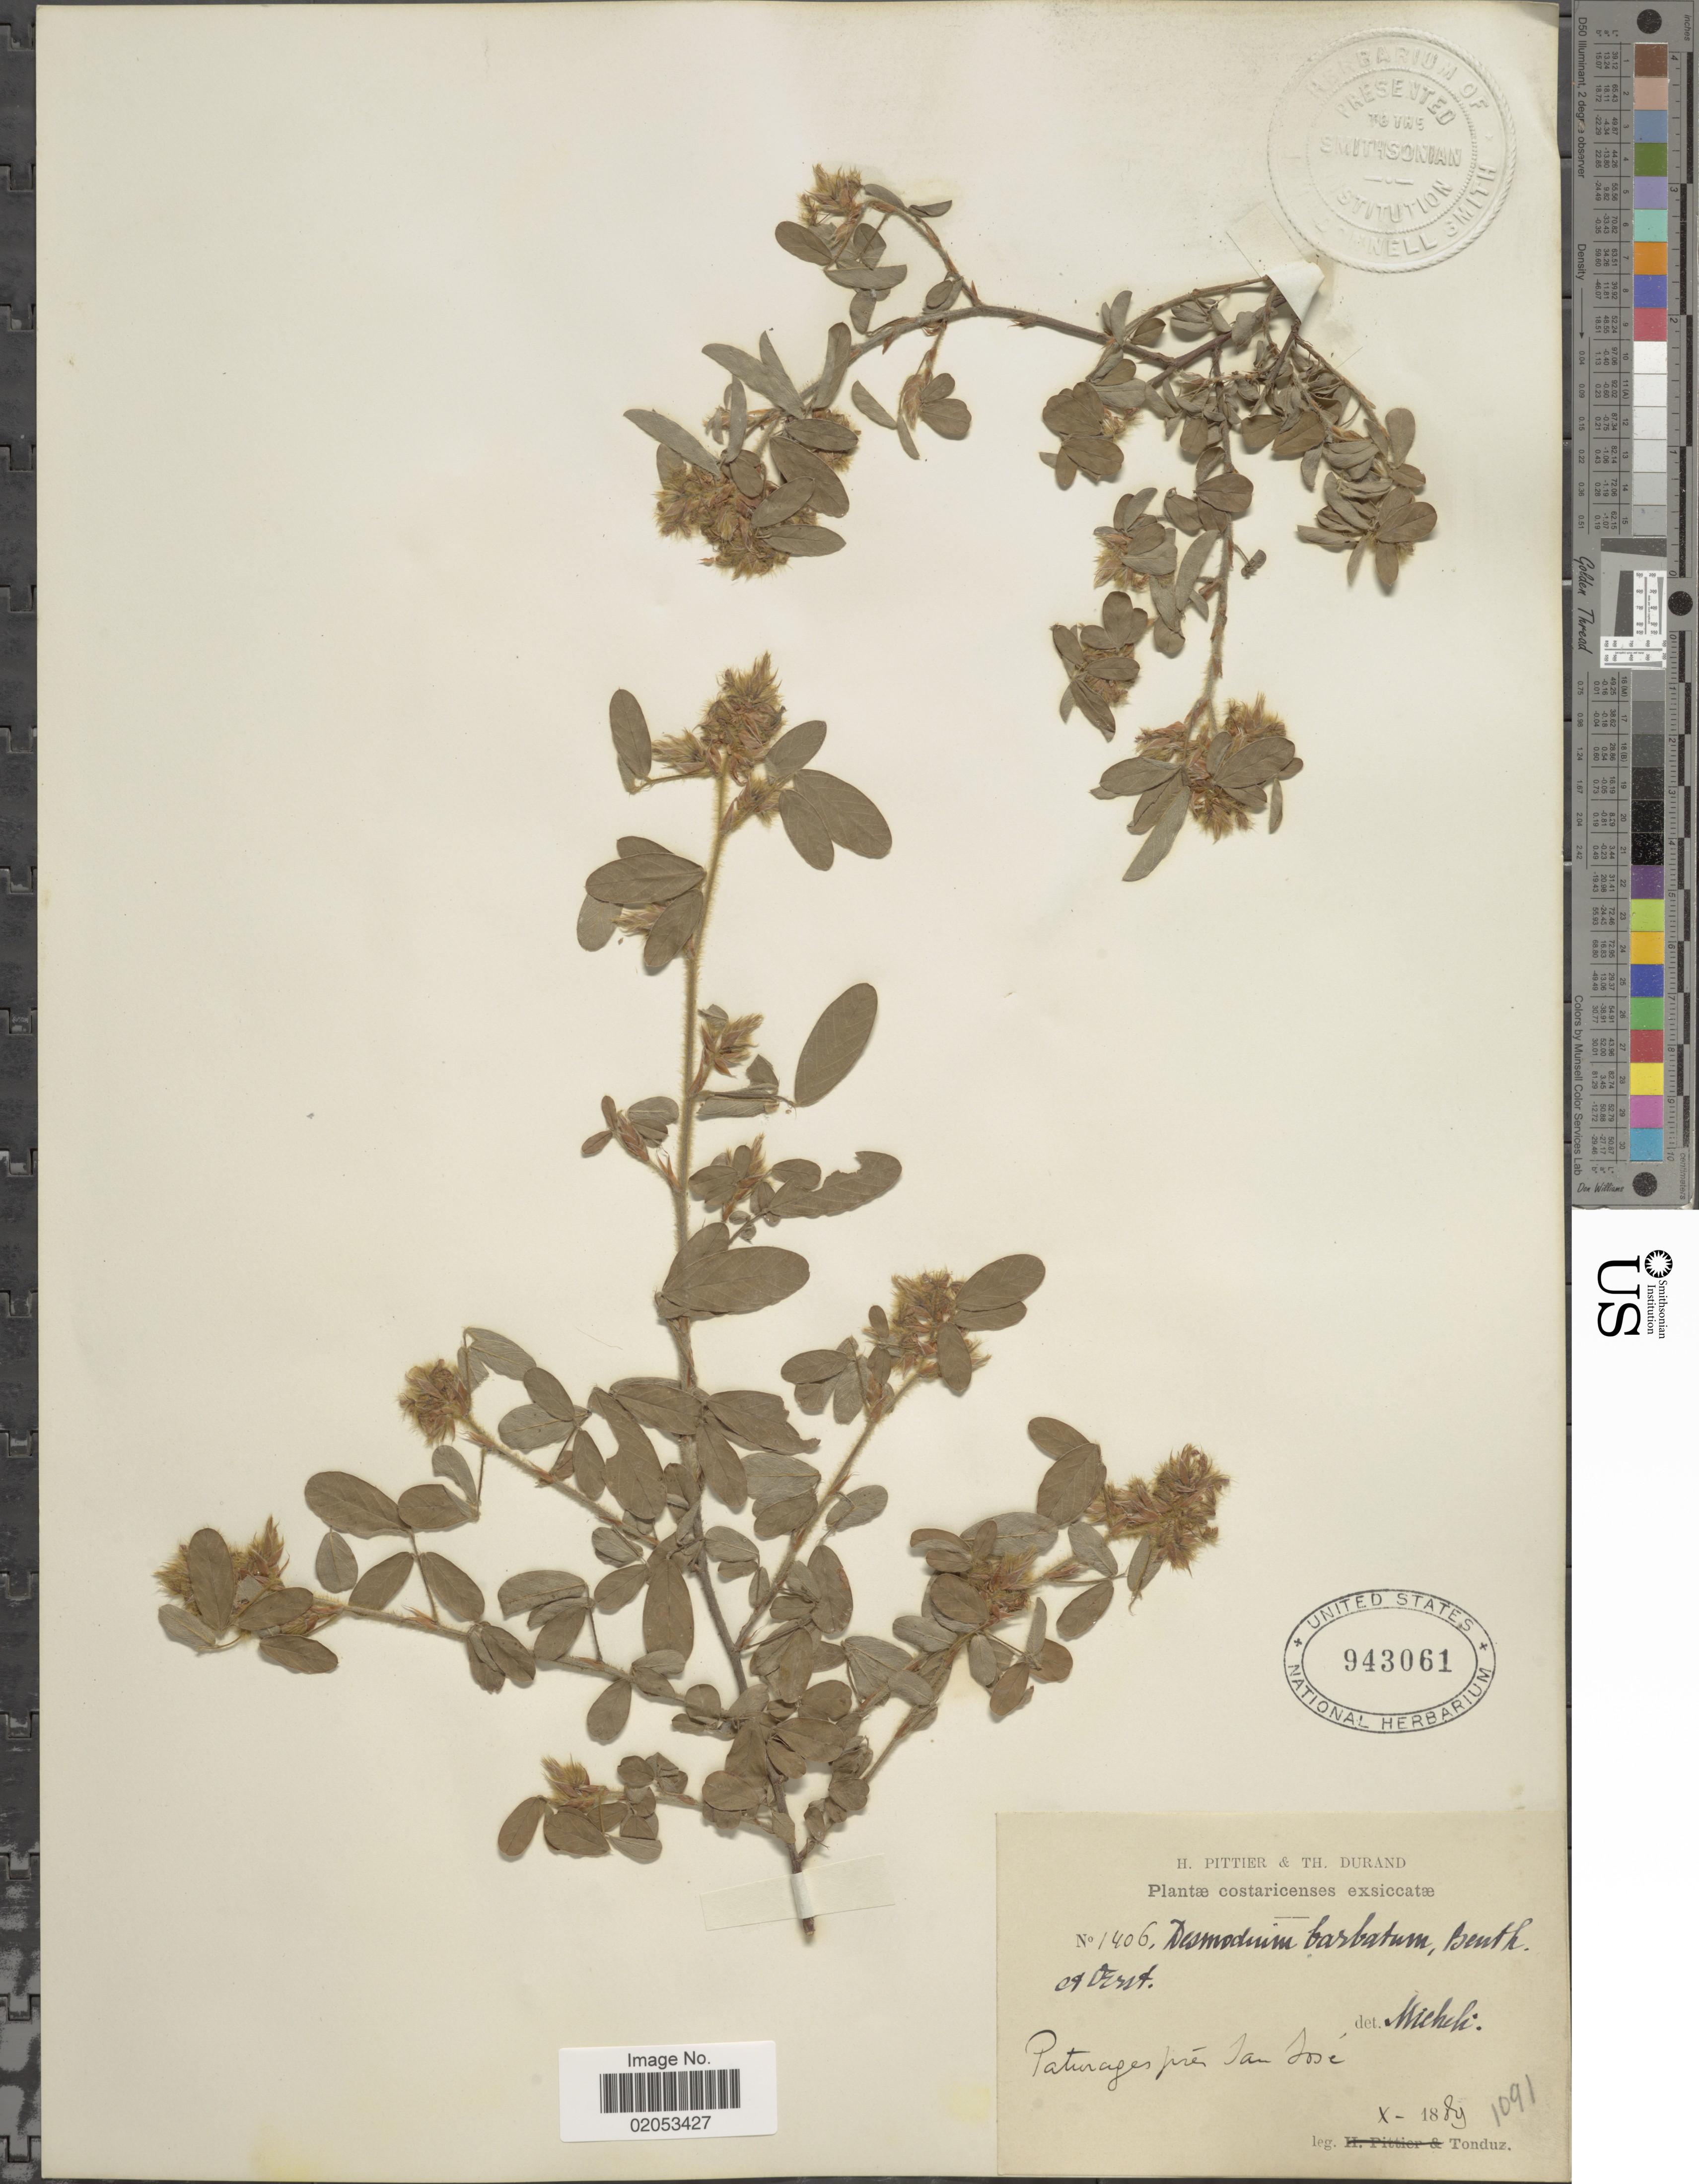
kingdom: Plantae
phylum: Tracheophyta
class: Magnoliopsida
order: Fabales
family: Fabaceae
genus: Grona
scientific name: Grona barbata var. barbata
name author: (L.) H. Ohashi & K. Ohashi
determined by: Strong, Mark T., (BOT), Smithsonian Institution - National Museum of Natural History (UNITED STATES)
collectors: A. Tonduz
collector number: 1406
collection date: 1889-10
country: Costa Rica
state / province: San José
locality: Paturages prés San José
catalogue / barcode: US 943061